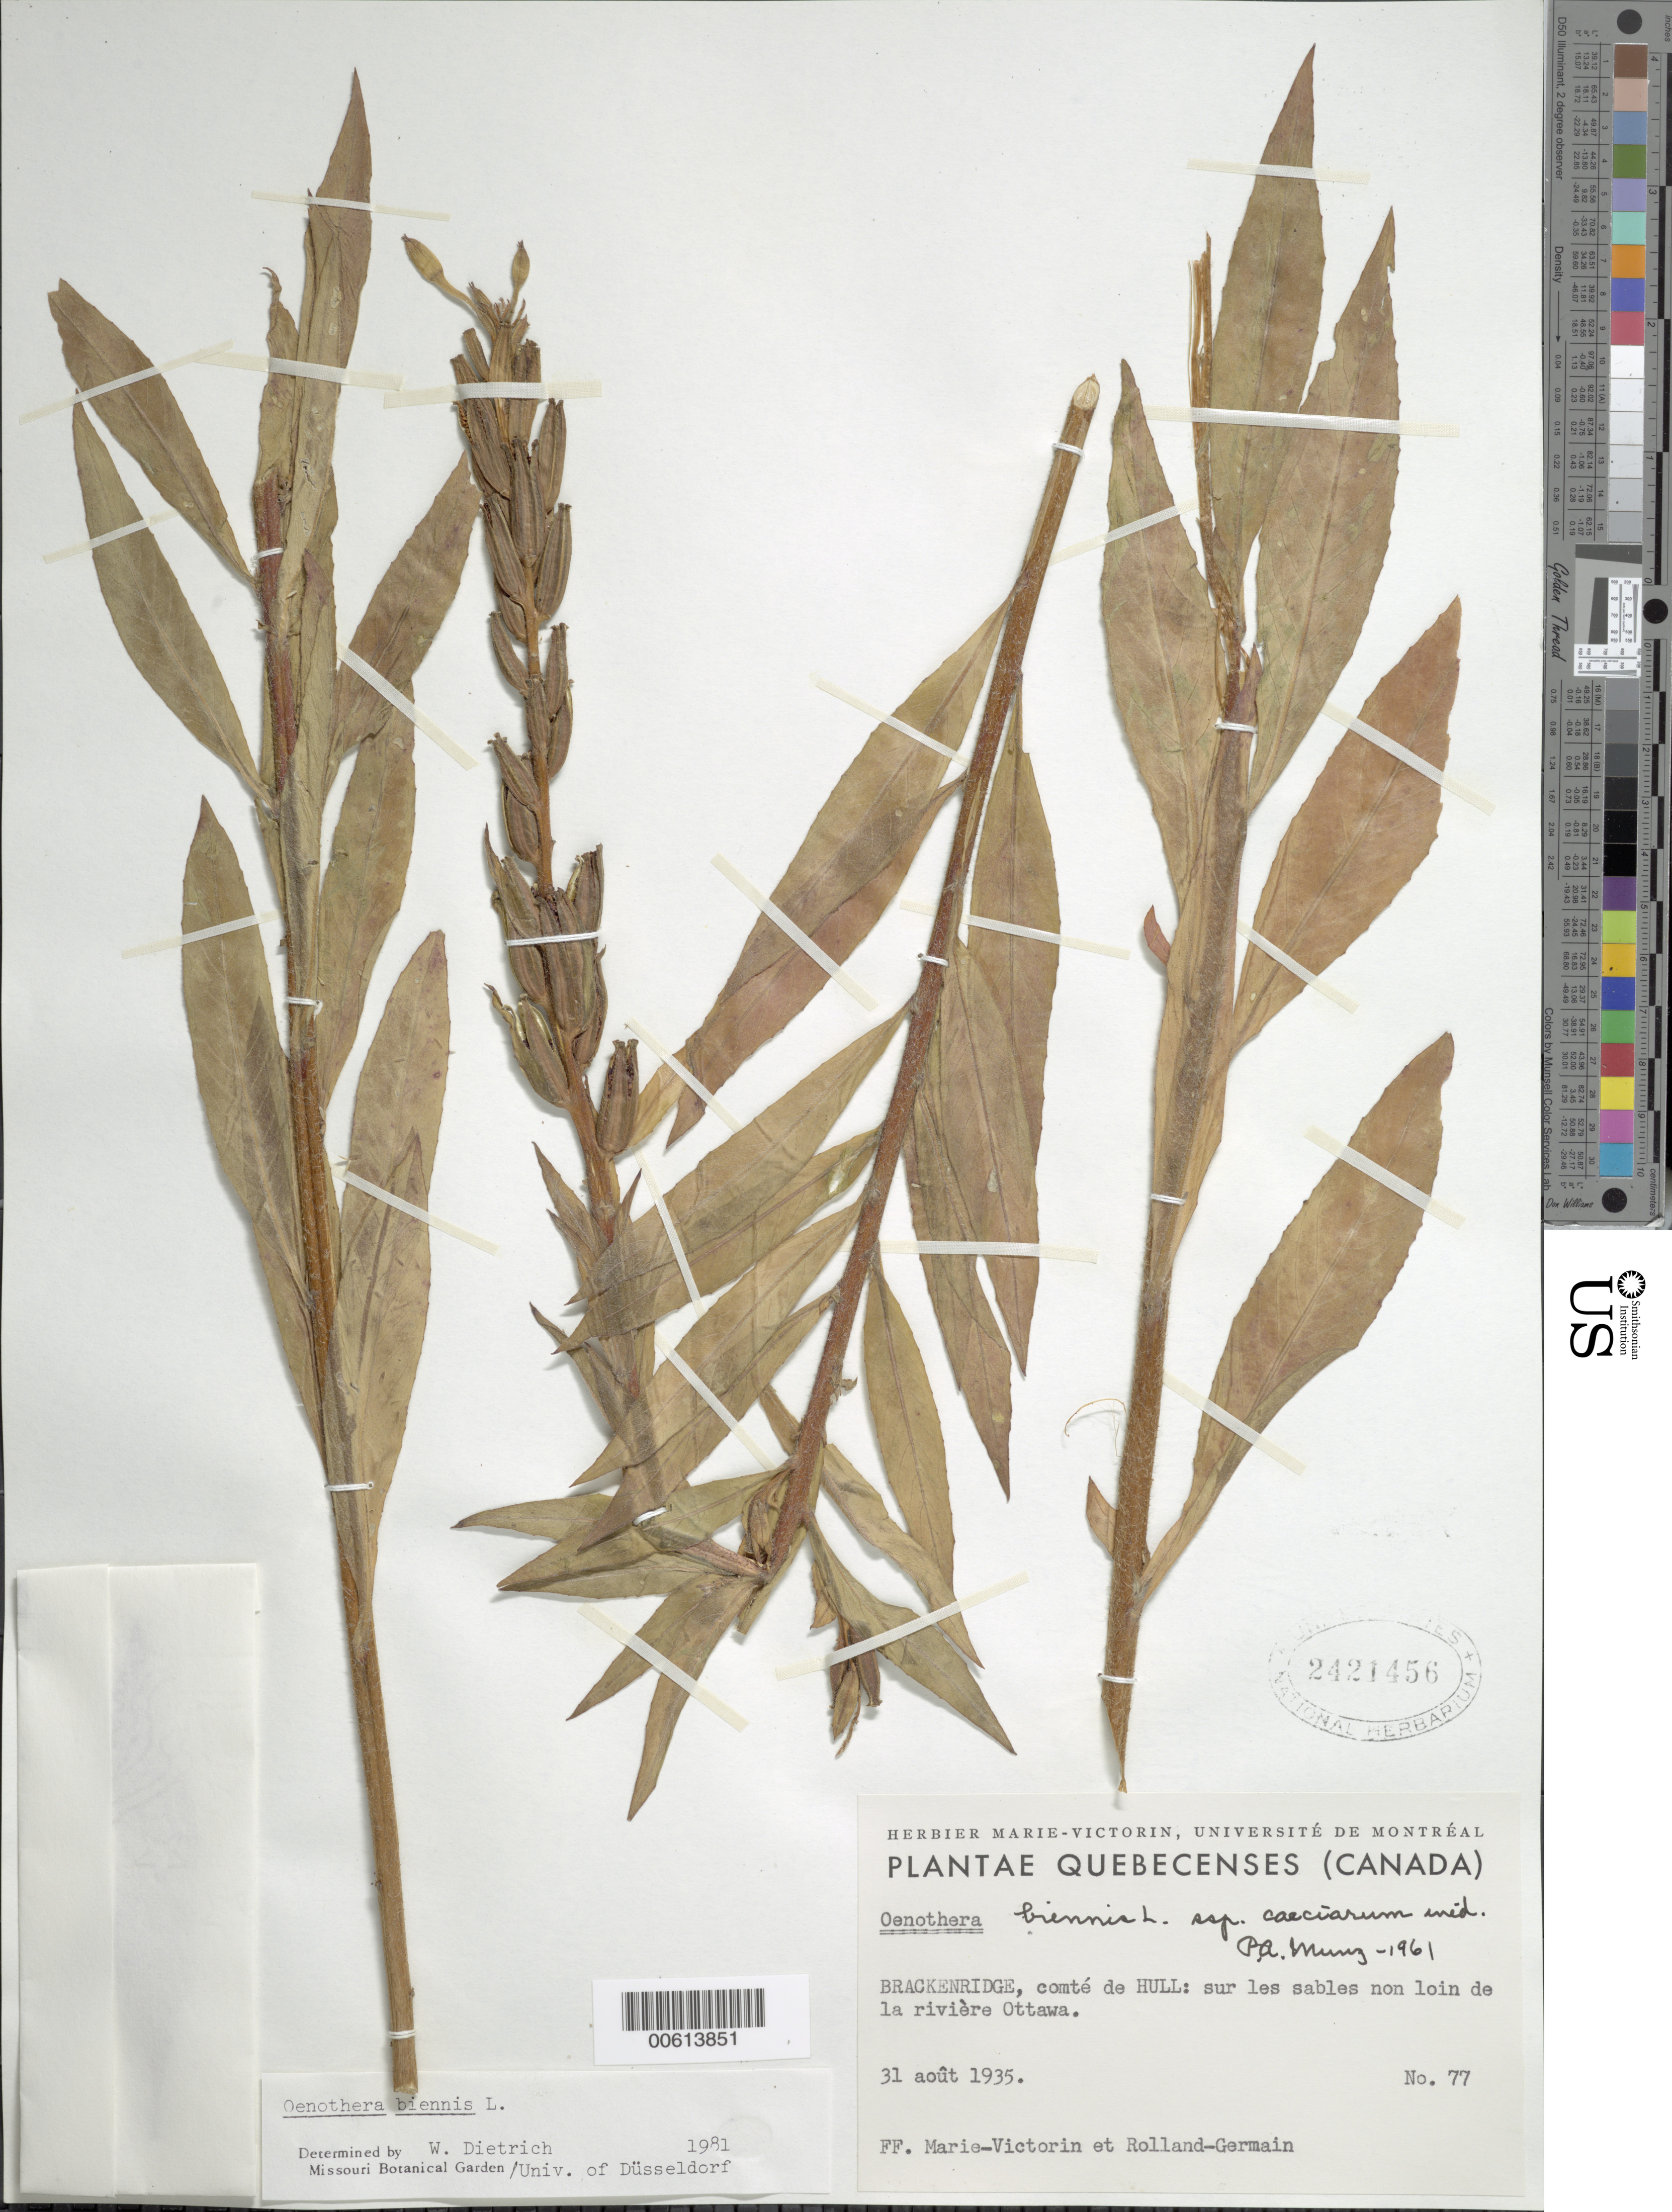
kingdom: Plantae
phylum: Tracheophyta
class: Magnoliopsida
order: Myrtales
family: Onagraceae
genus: Oenothera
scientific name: Oenothera biennis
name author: L.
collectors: Fr. Marie-Victorin & Rolland-Germain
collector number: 77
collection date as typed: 31 Aug 1935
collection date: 1935-08-31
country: Canada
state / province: Quebec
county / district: L'Outaouais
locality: Brackenridge, comte de Hull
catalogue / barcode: US 2421456